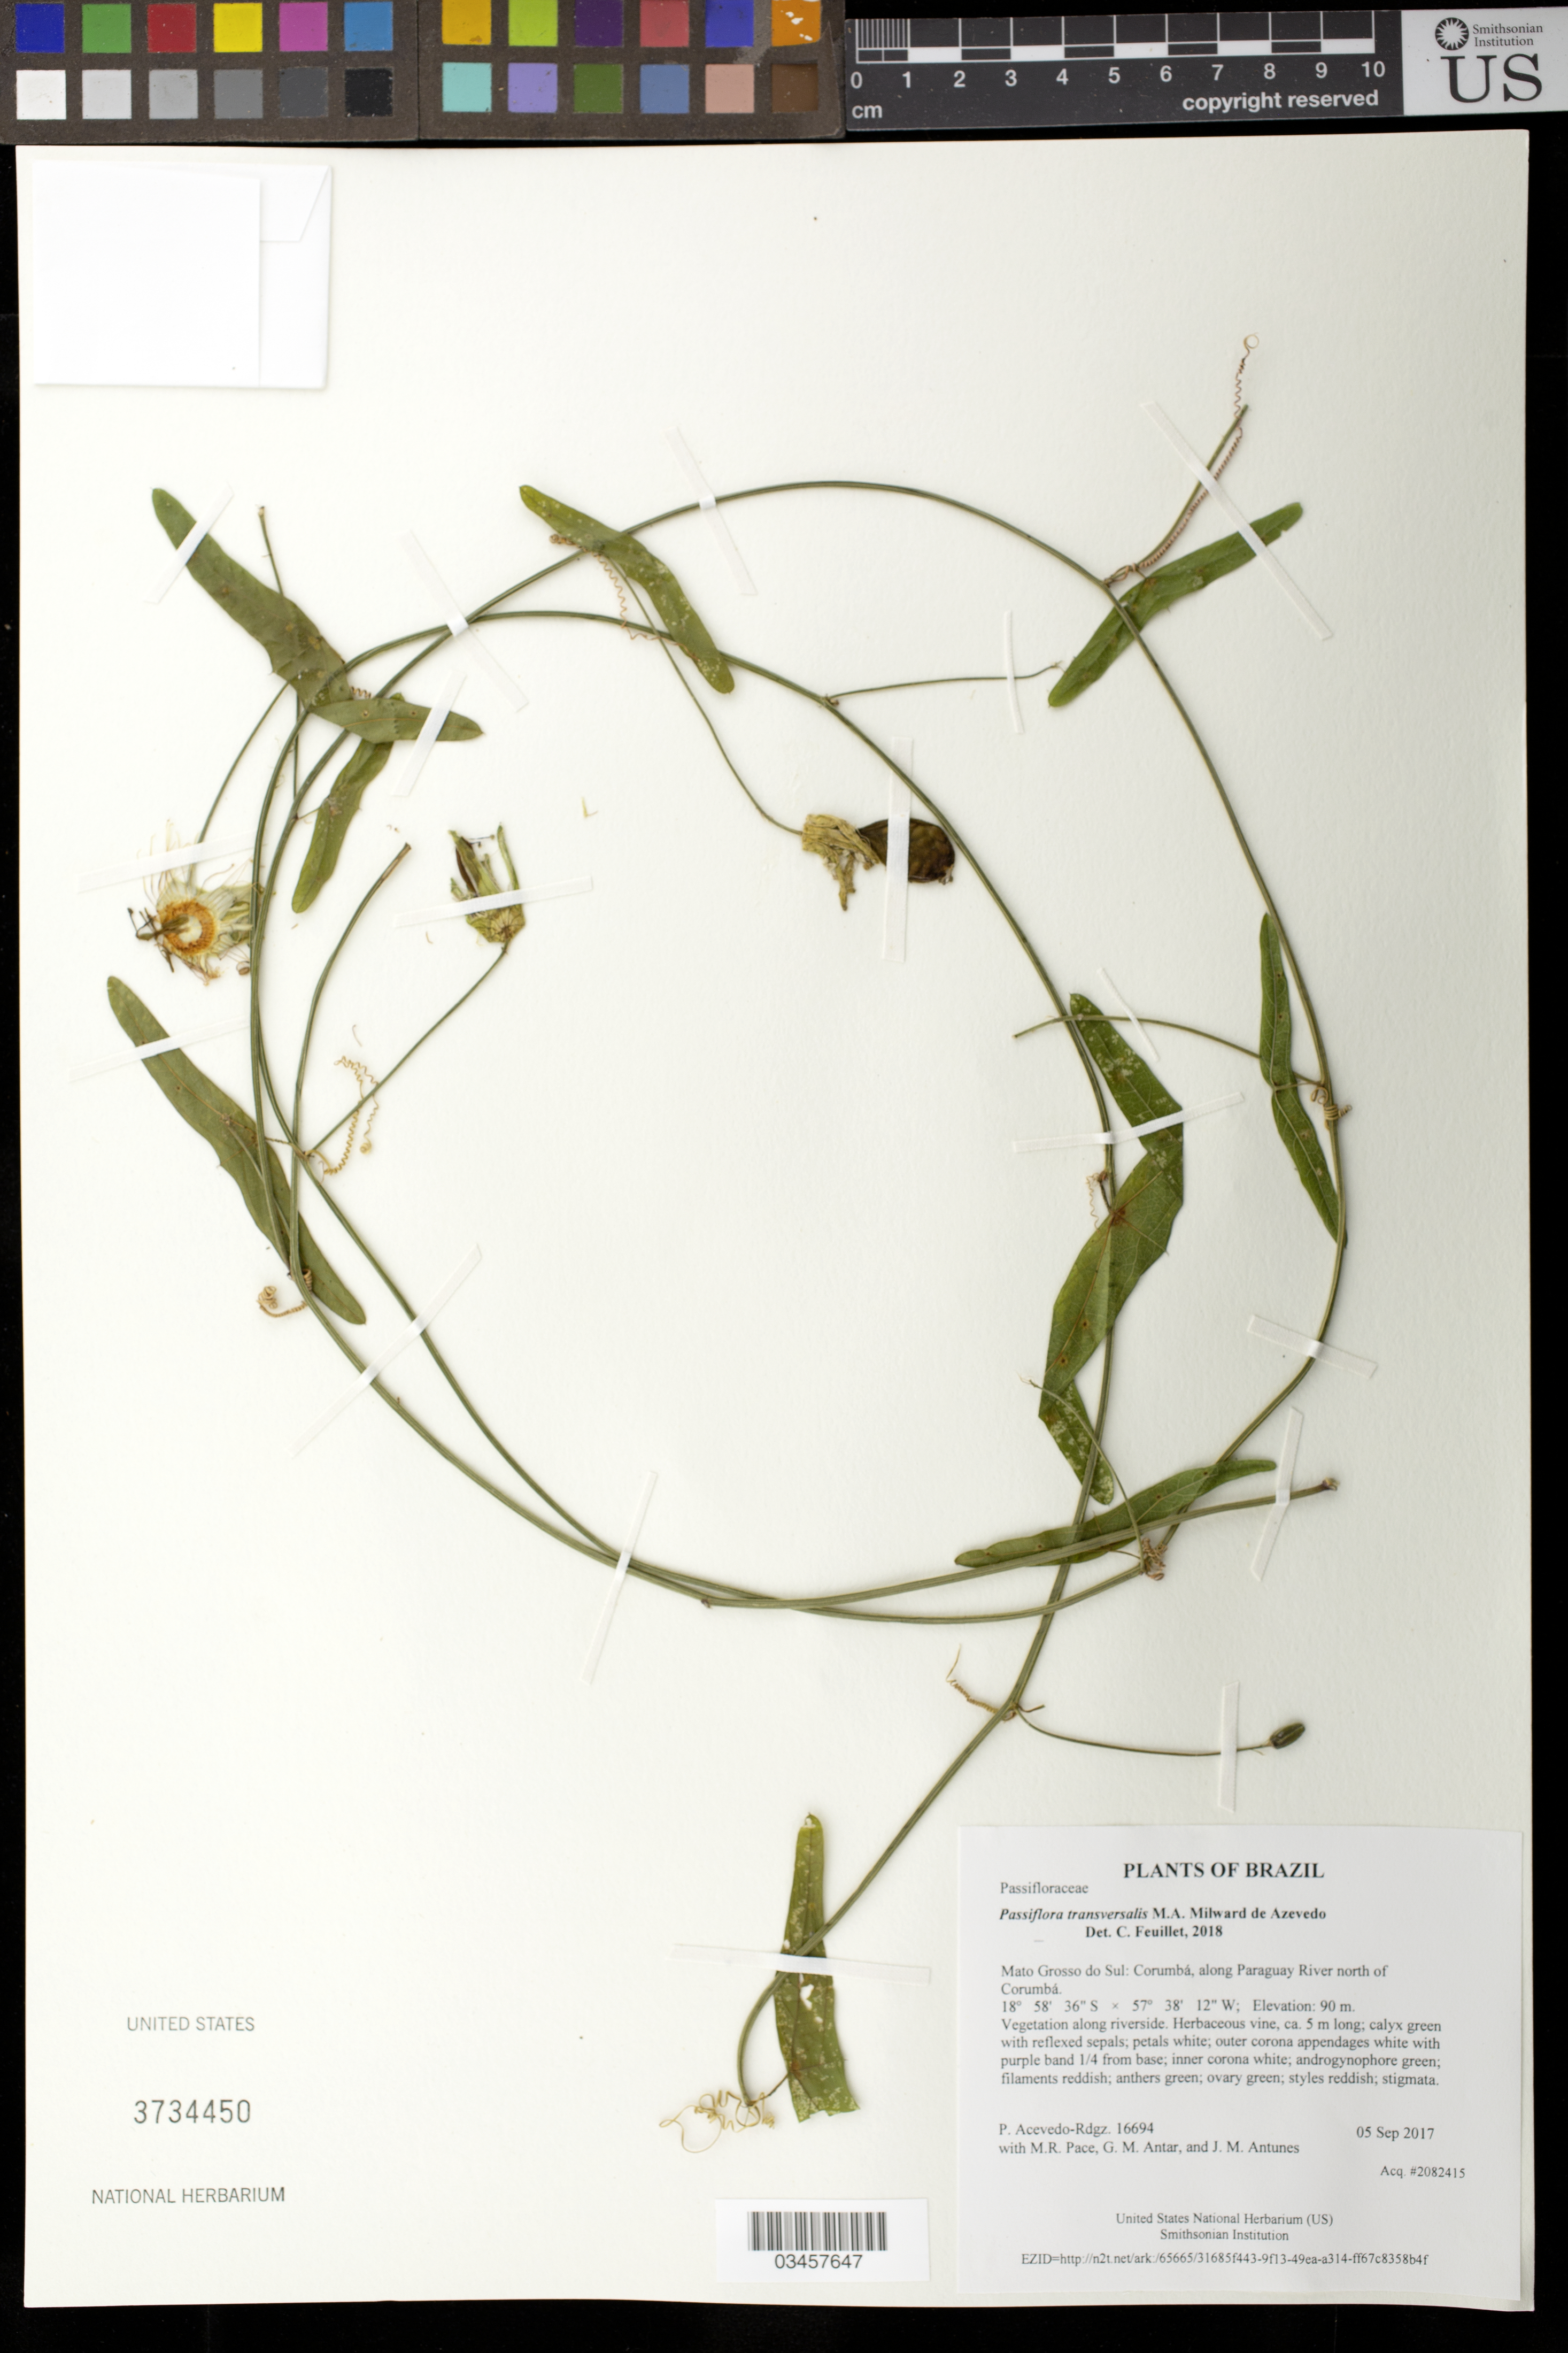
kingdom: Plantae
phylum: Tracheophyta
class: Magnoliopsida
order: Malpighiales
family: Passifloraceae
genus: Passiflora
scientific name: Passiflora transversalis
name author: Azevedo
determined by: Feuillet, C.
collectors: P. Acevedo-Rodr., M. R. Pace, G. M. Antar & J. M. Antunes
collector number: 16694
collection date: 2017-09-05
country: Brazil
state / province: Mato Grosso do Sul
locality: Corumbá, along Paraguay River north of Corumbá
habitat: Vegetation along riverside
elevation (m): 90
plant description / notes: US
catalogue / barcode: US 3734450